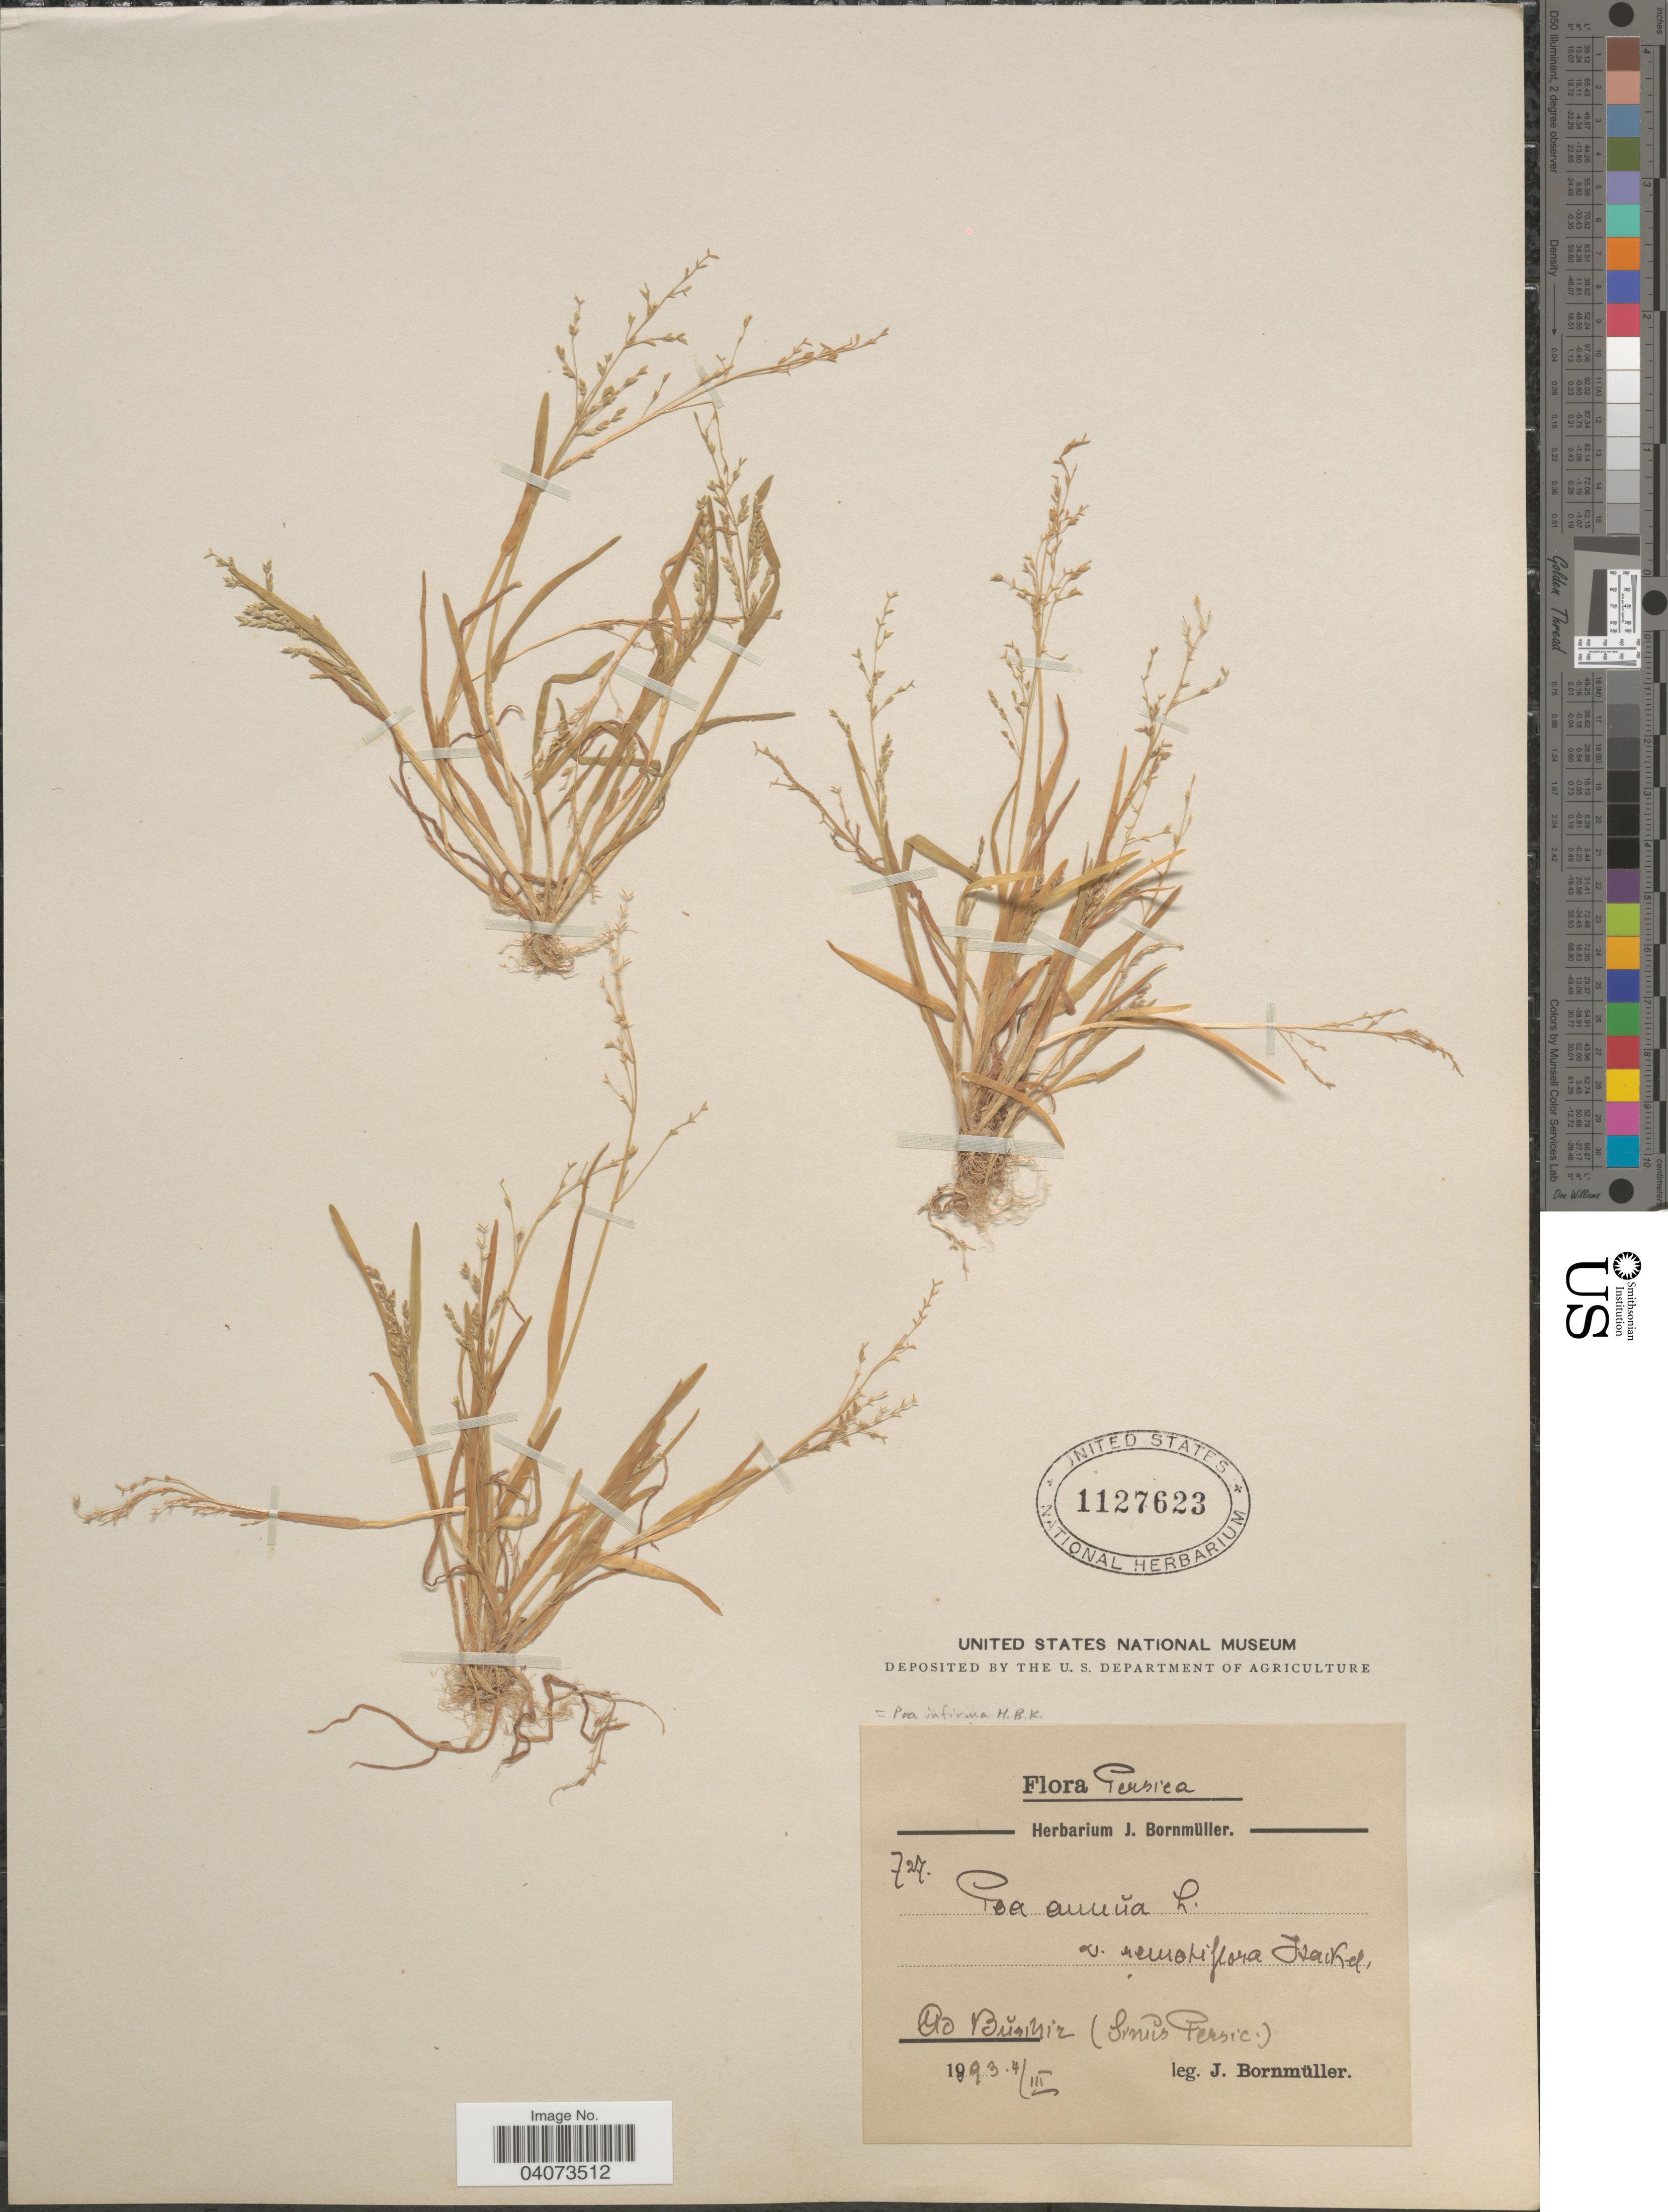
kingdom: Plantae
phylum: Tracheophyta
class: Liliopsida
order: Poales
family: Poaceae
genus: Poa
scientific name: Poa infirma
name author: Kunth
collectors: J. Bornmüller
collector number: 727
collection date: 1893-03-04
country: Iran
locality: Persica. Mo Busihir (Smirs Persic.).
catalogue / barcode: US 1127623